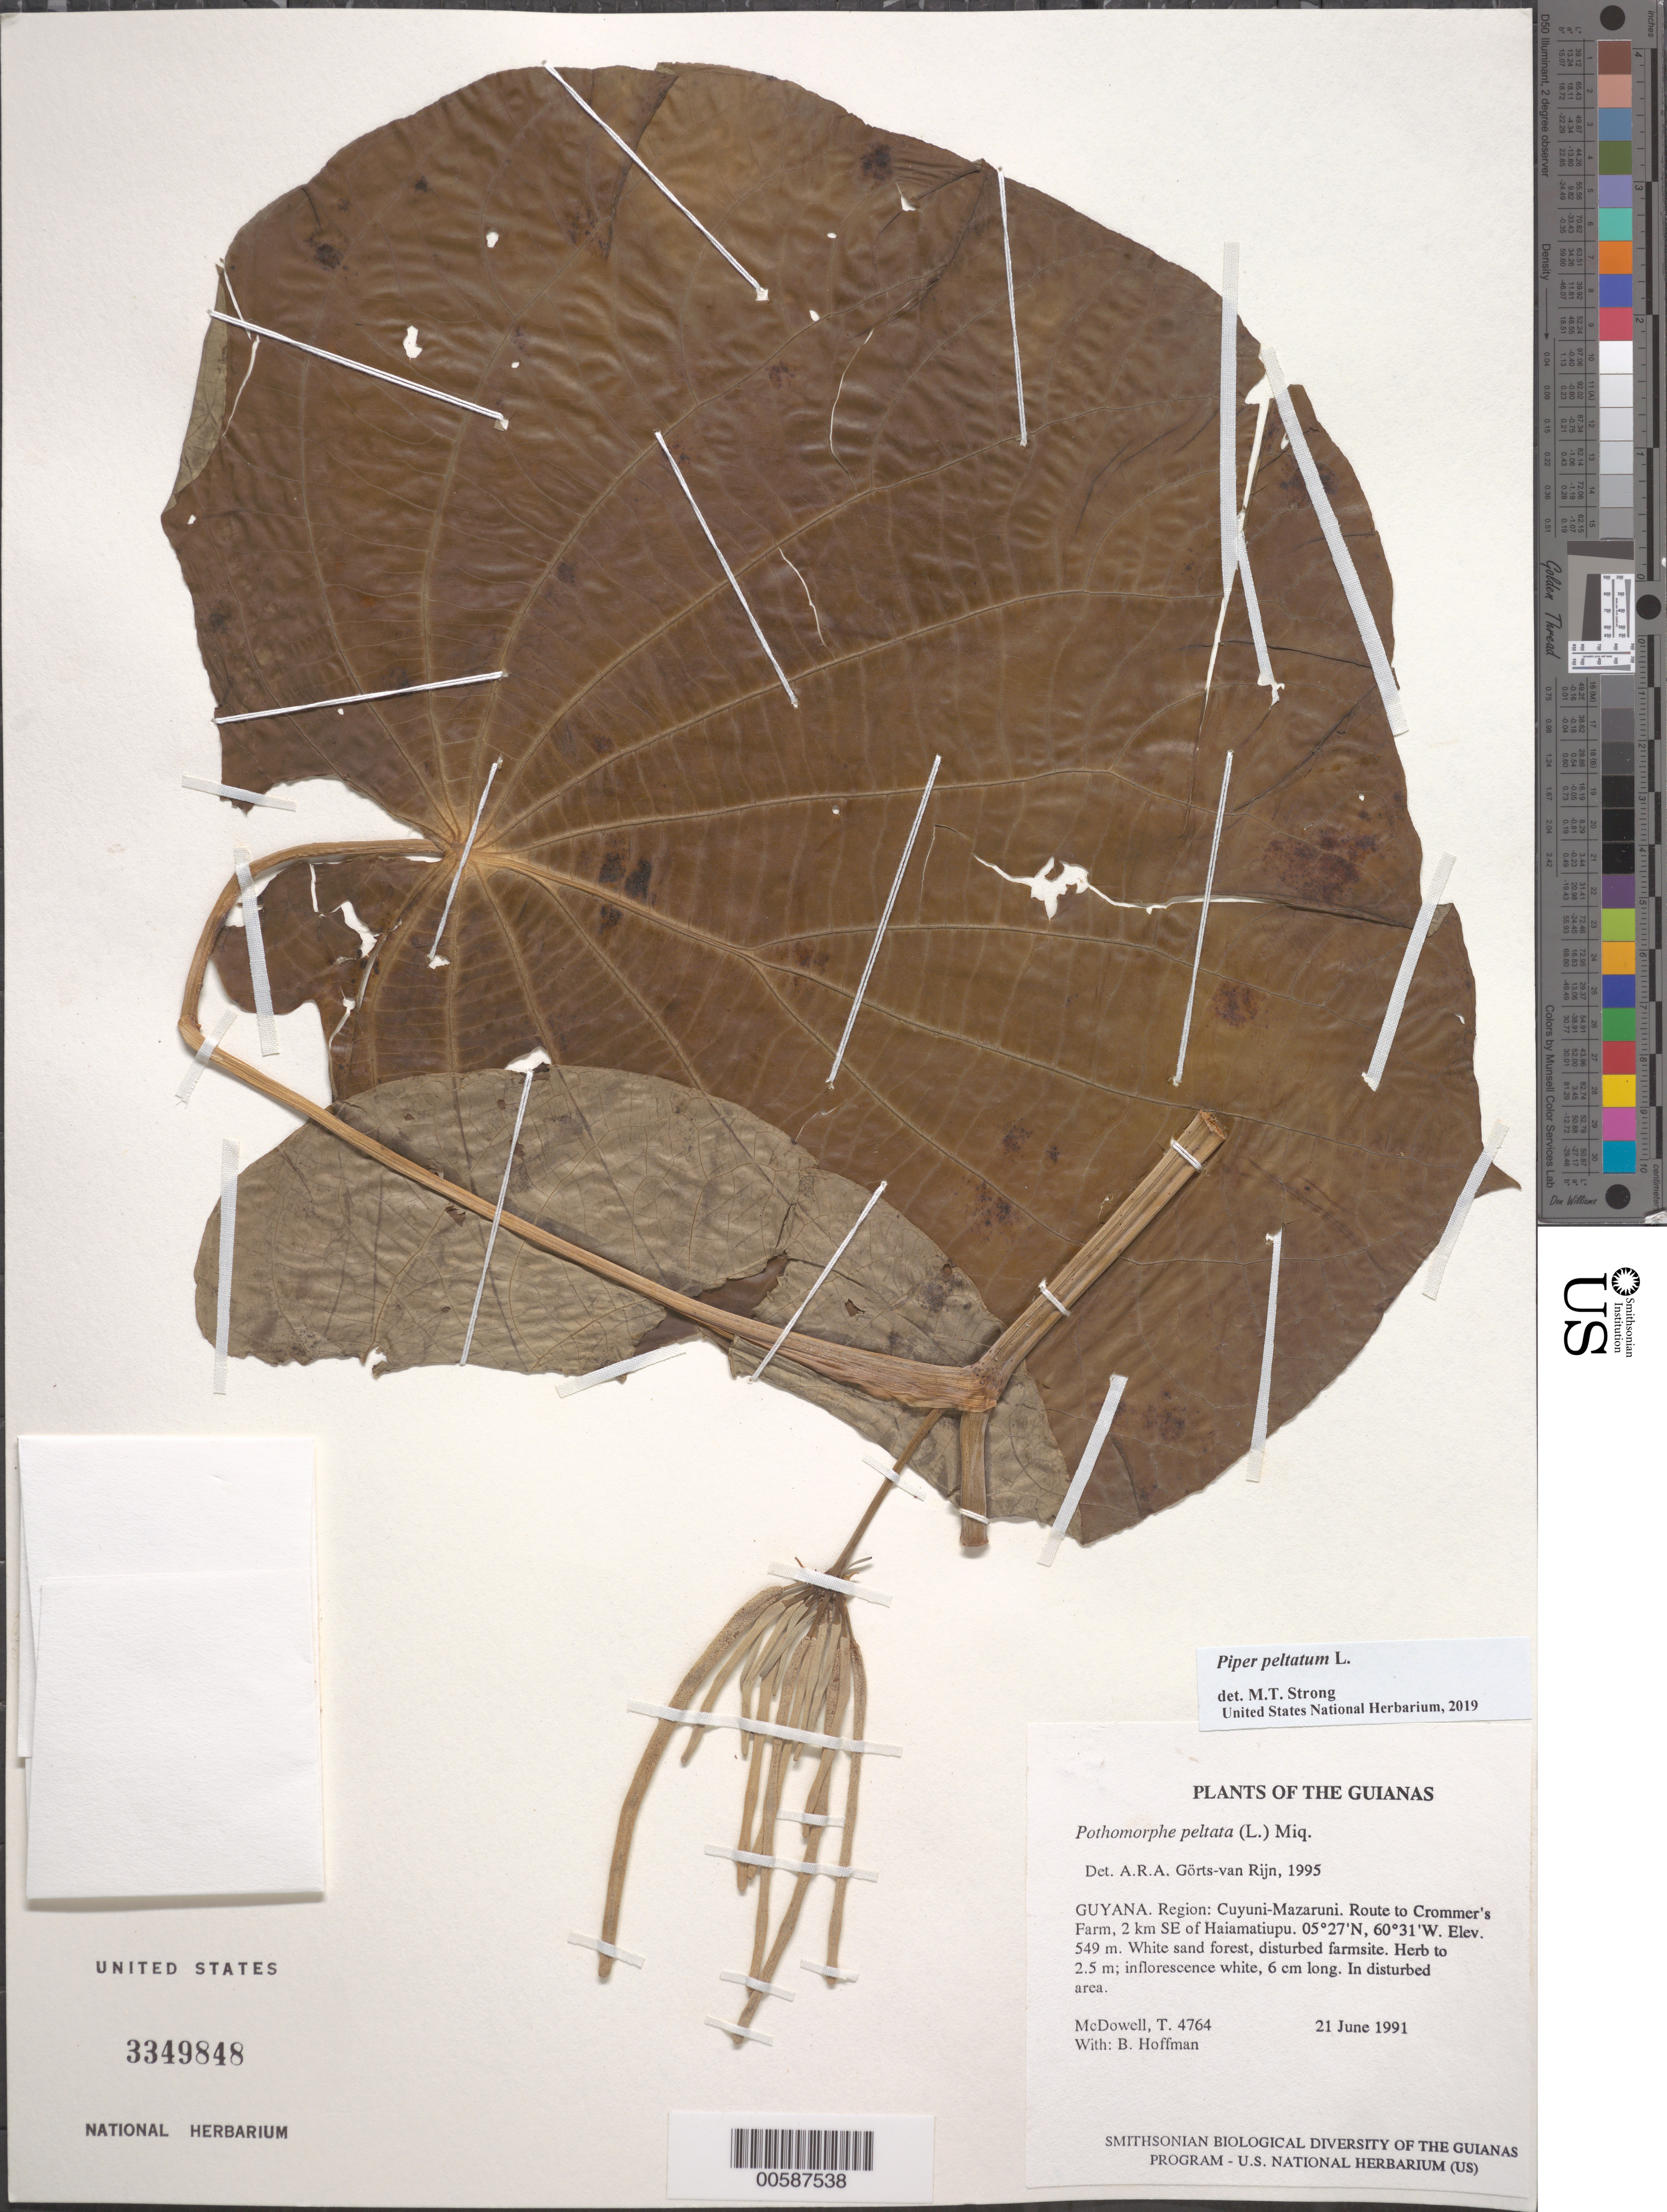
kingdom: Plantae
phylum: Tracheophyta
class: Magnoliopsida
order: Piperales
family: Piperaceae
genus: Piper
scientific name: Piper peltatum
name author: L.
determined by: Strong, M. T., (US), Smithsonian Institution - National Museum of Natural History (UNITED STATES)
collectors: T. McDowell & B. Hoffman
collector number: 4764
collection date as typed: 21 June 1991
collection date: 1991-06-21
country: Guyana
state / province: Cuyuni-Mazaruni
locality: Route to Crommer's Farm, 2 km SE of Haiamatiupu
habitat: White sand forest, disturbed farmsite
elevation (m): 550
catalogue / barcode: US 3349848